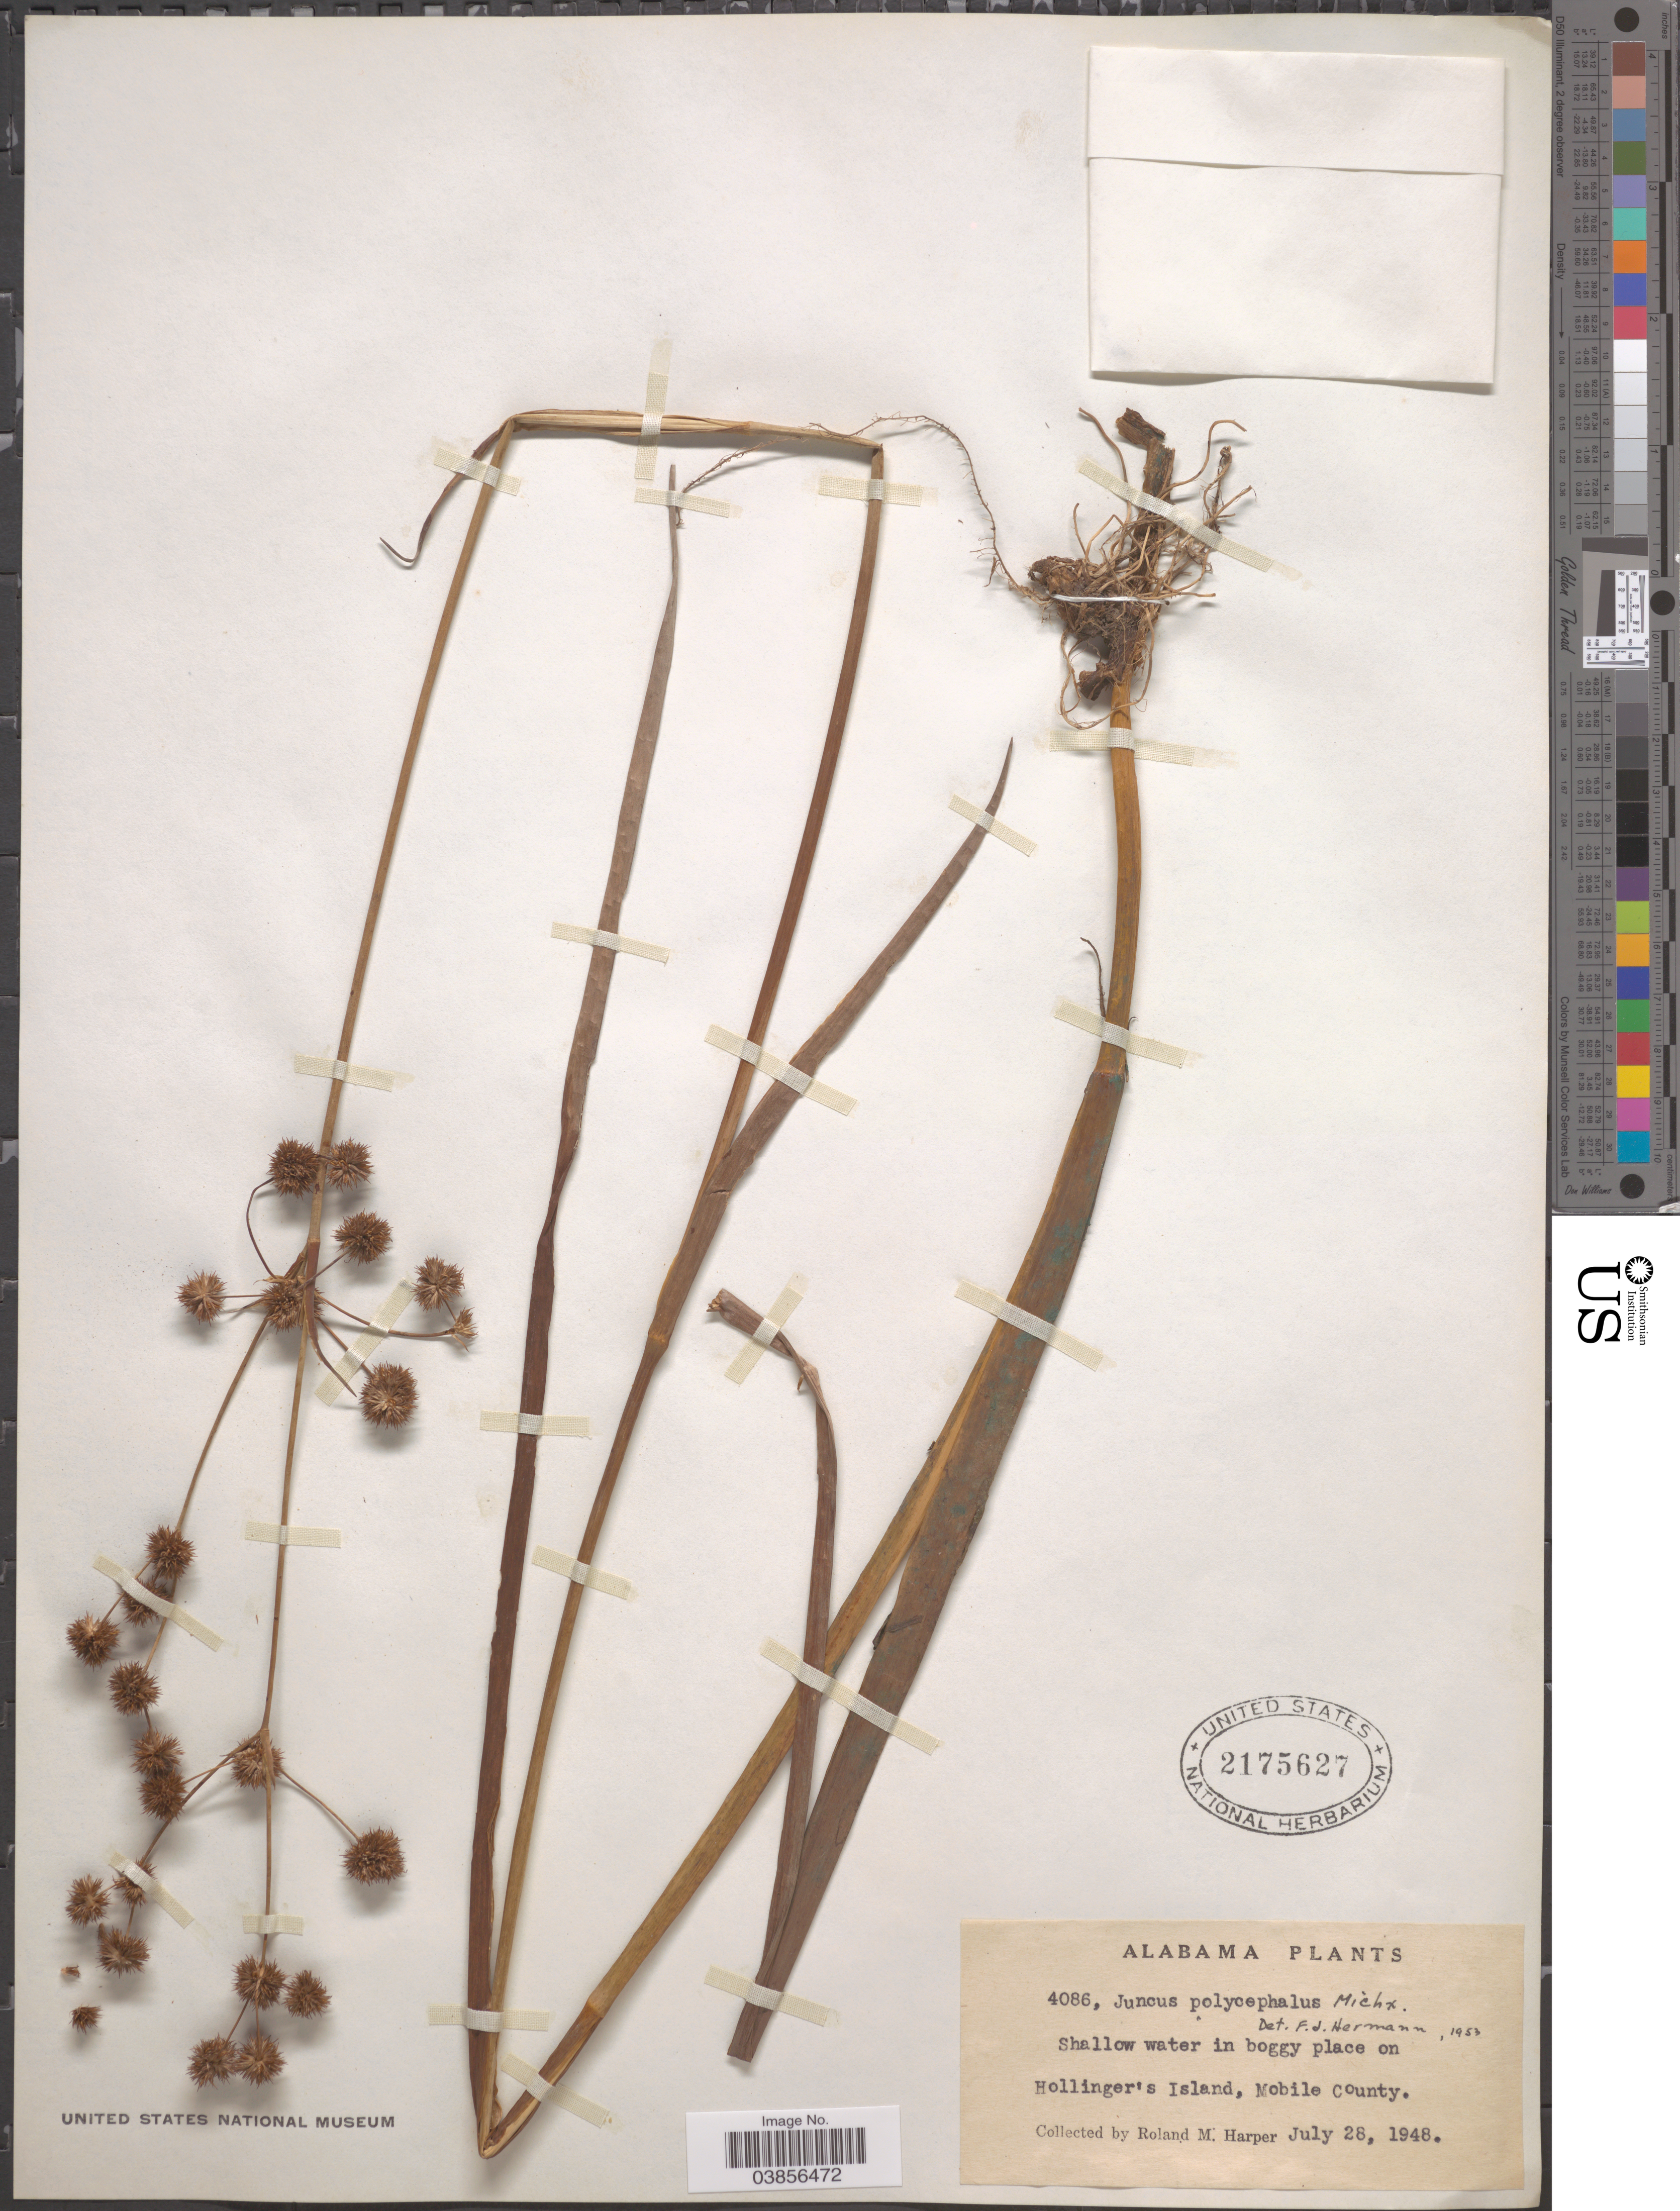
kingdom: Plantae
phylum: Tracheophyta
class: Liliopsida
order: Poales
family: Juncaceae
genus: Juncus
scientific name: Juncus polycephalus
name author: Michx.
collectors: R. M. Harper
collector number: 4086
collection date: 1948-07-28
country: United States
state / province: Alabama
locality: Hollinger's Island, Mobile County.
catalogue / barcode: US 2175627